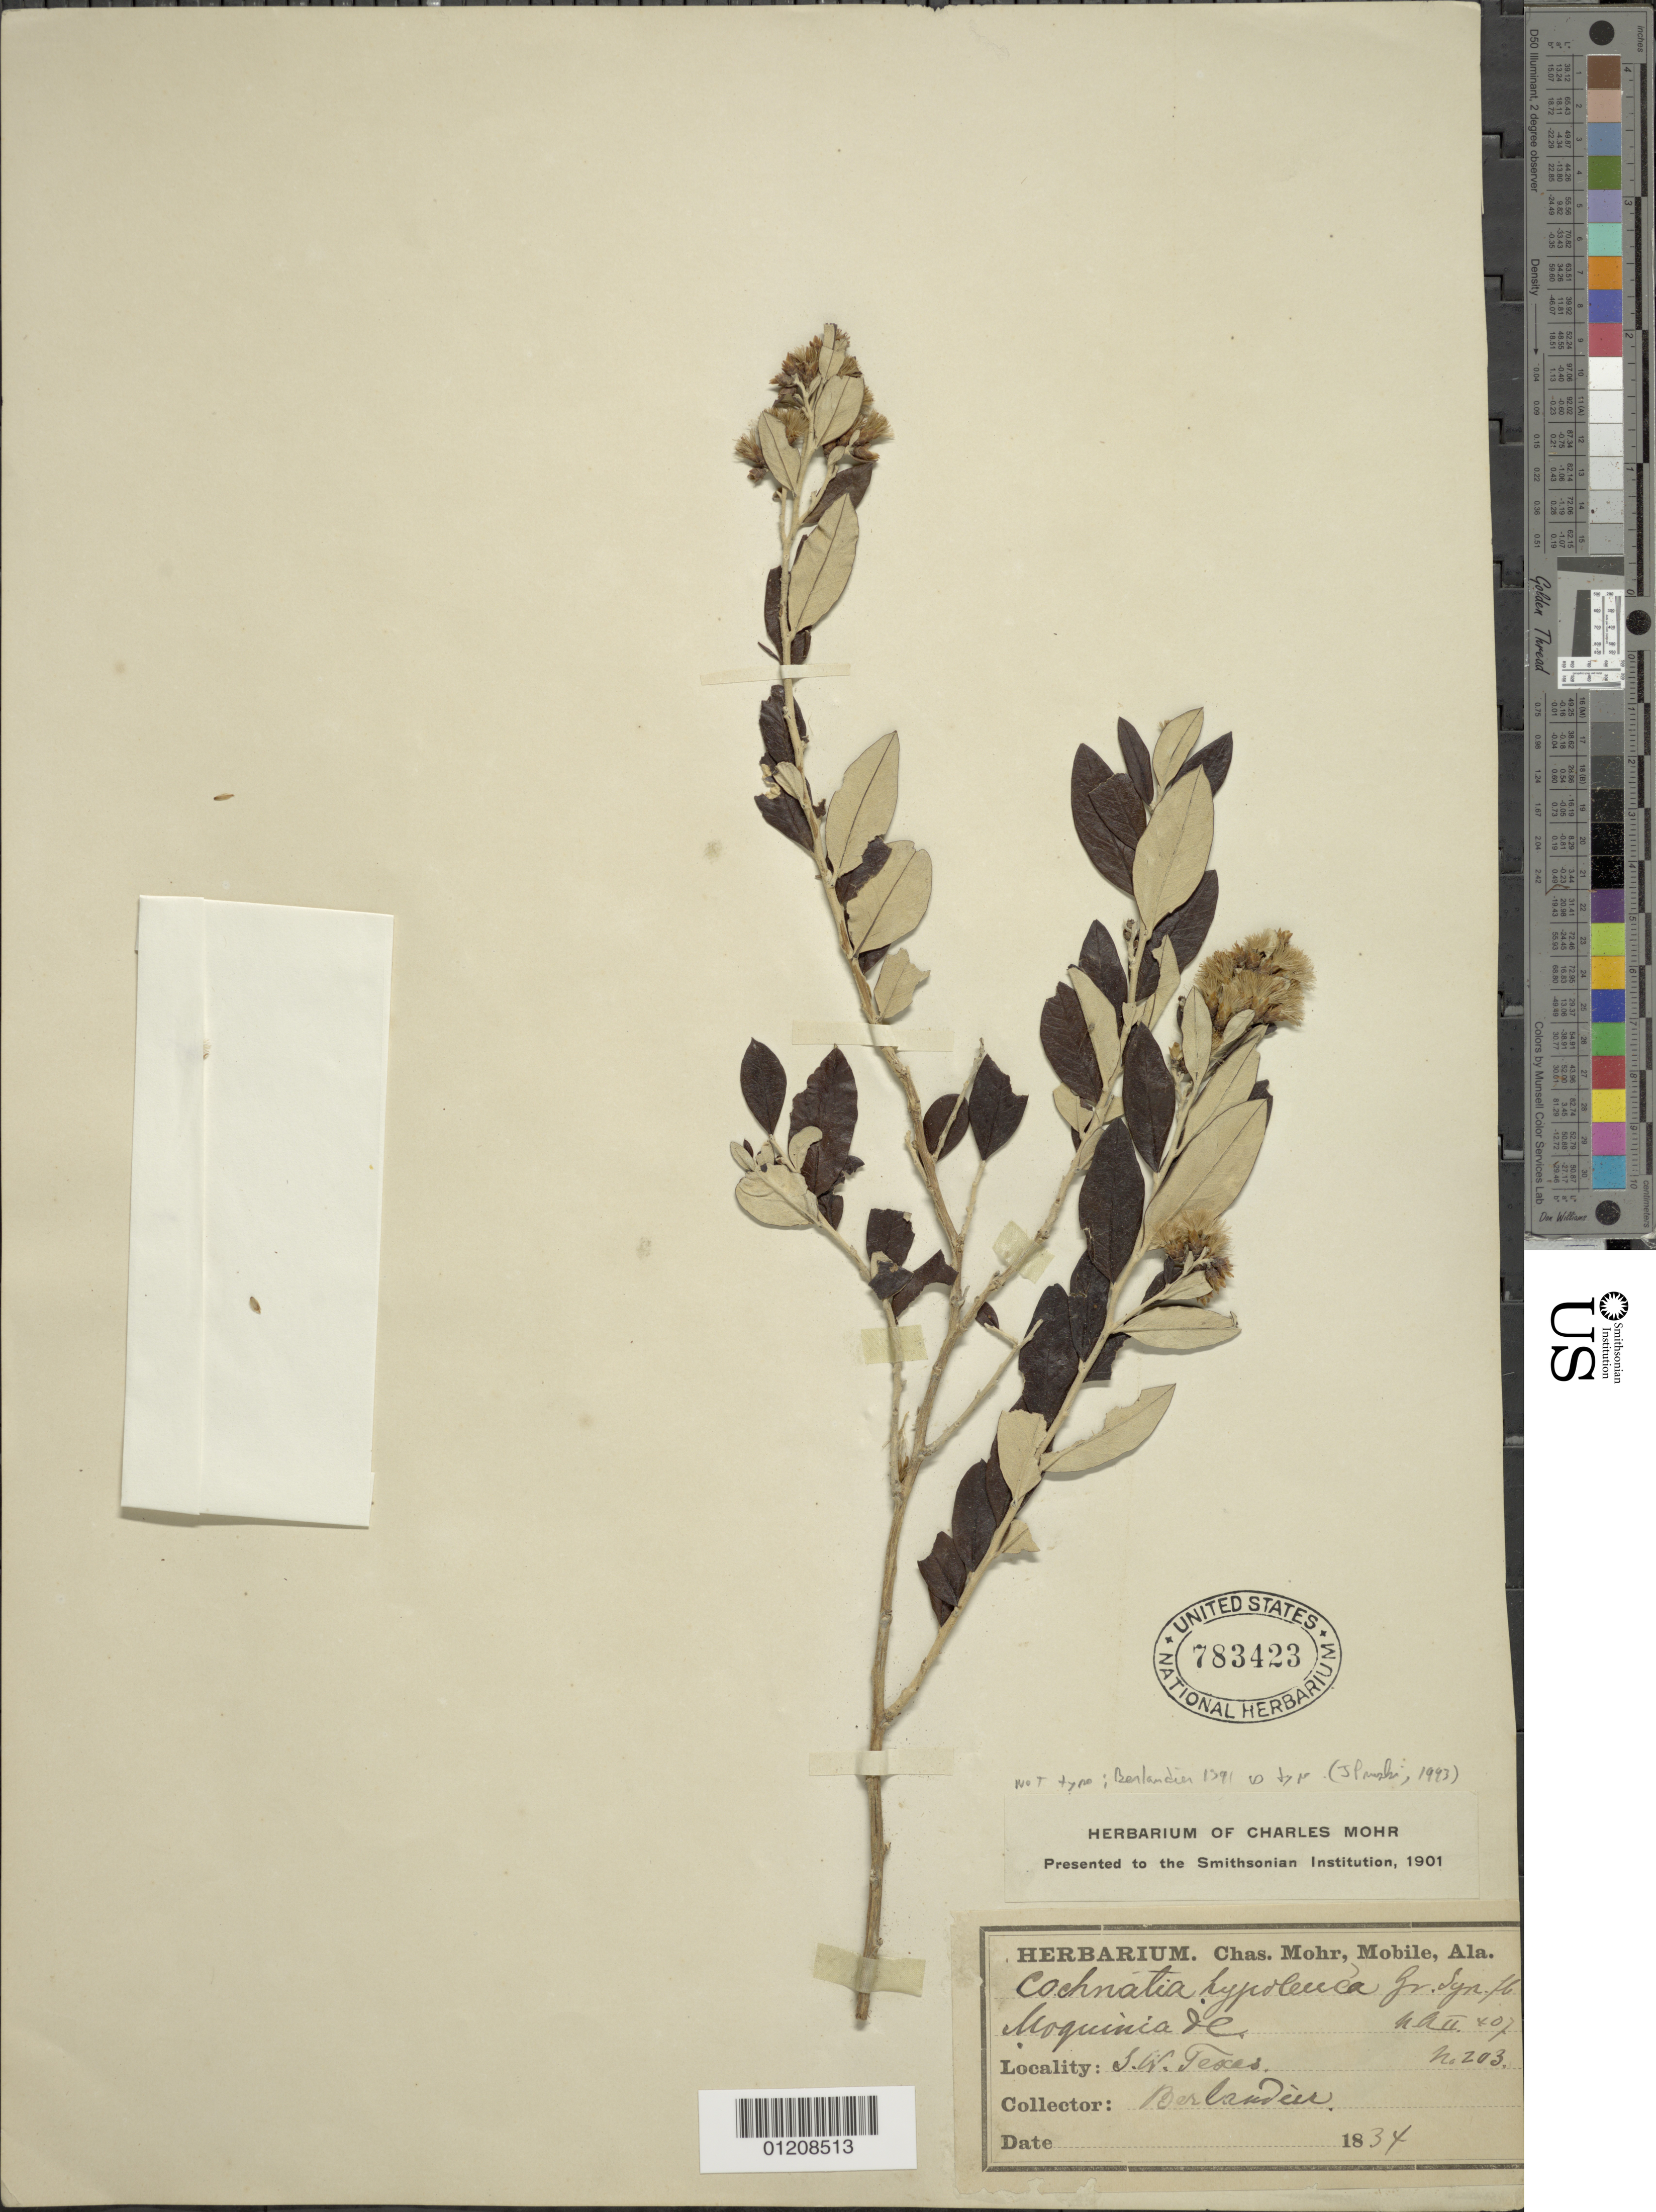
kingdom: Plantae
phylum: Tracheophyta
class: Magnoliopsida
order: Asterales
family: Asteraceae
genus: Nahuatlea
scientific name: Nahuatlea hypoleuca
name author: (DC.) V.A. Funk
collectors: J. L. Berlandier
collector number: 203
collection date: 1834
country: United States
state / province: Texas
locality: SW Texas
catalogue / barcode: US 783423